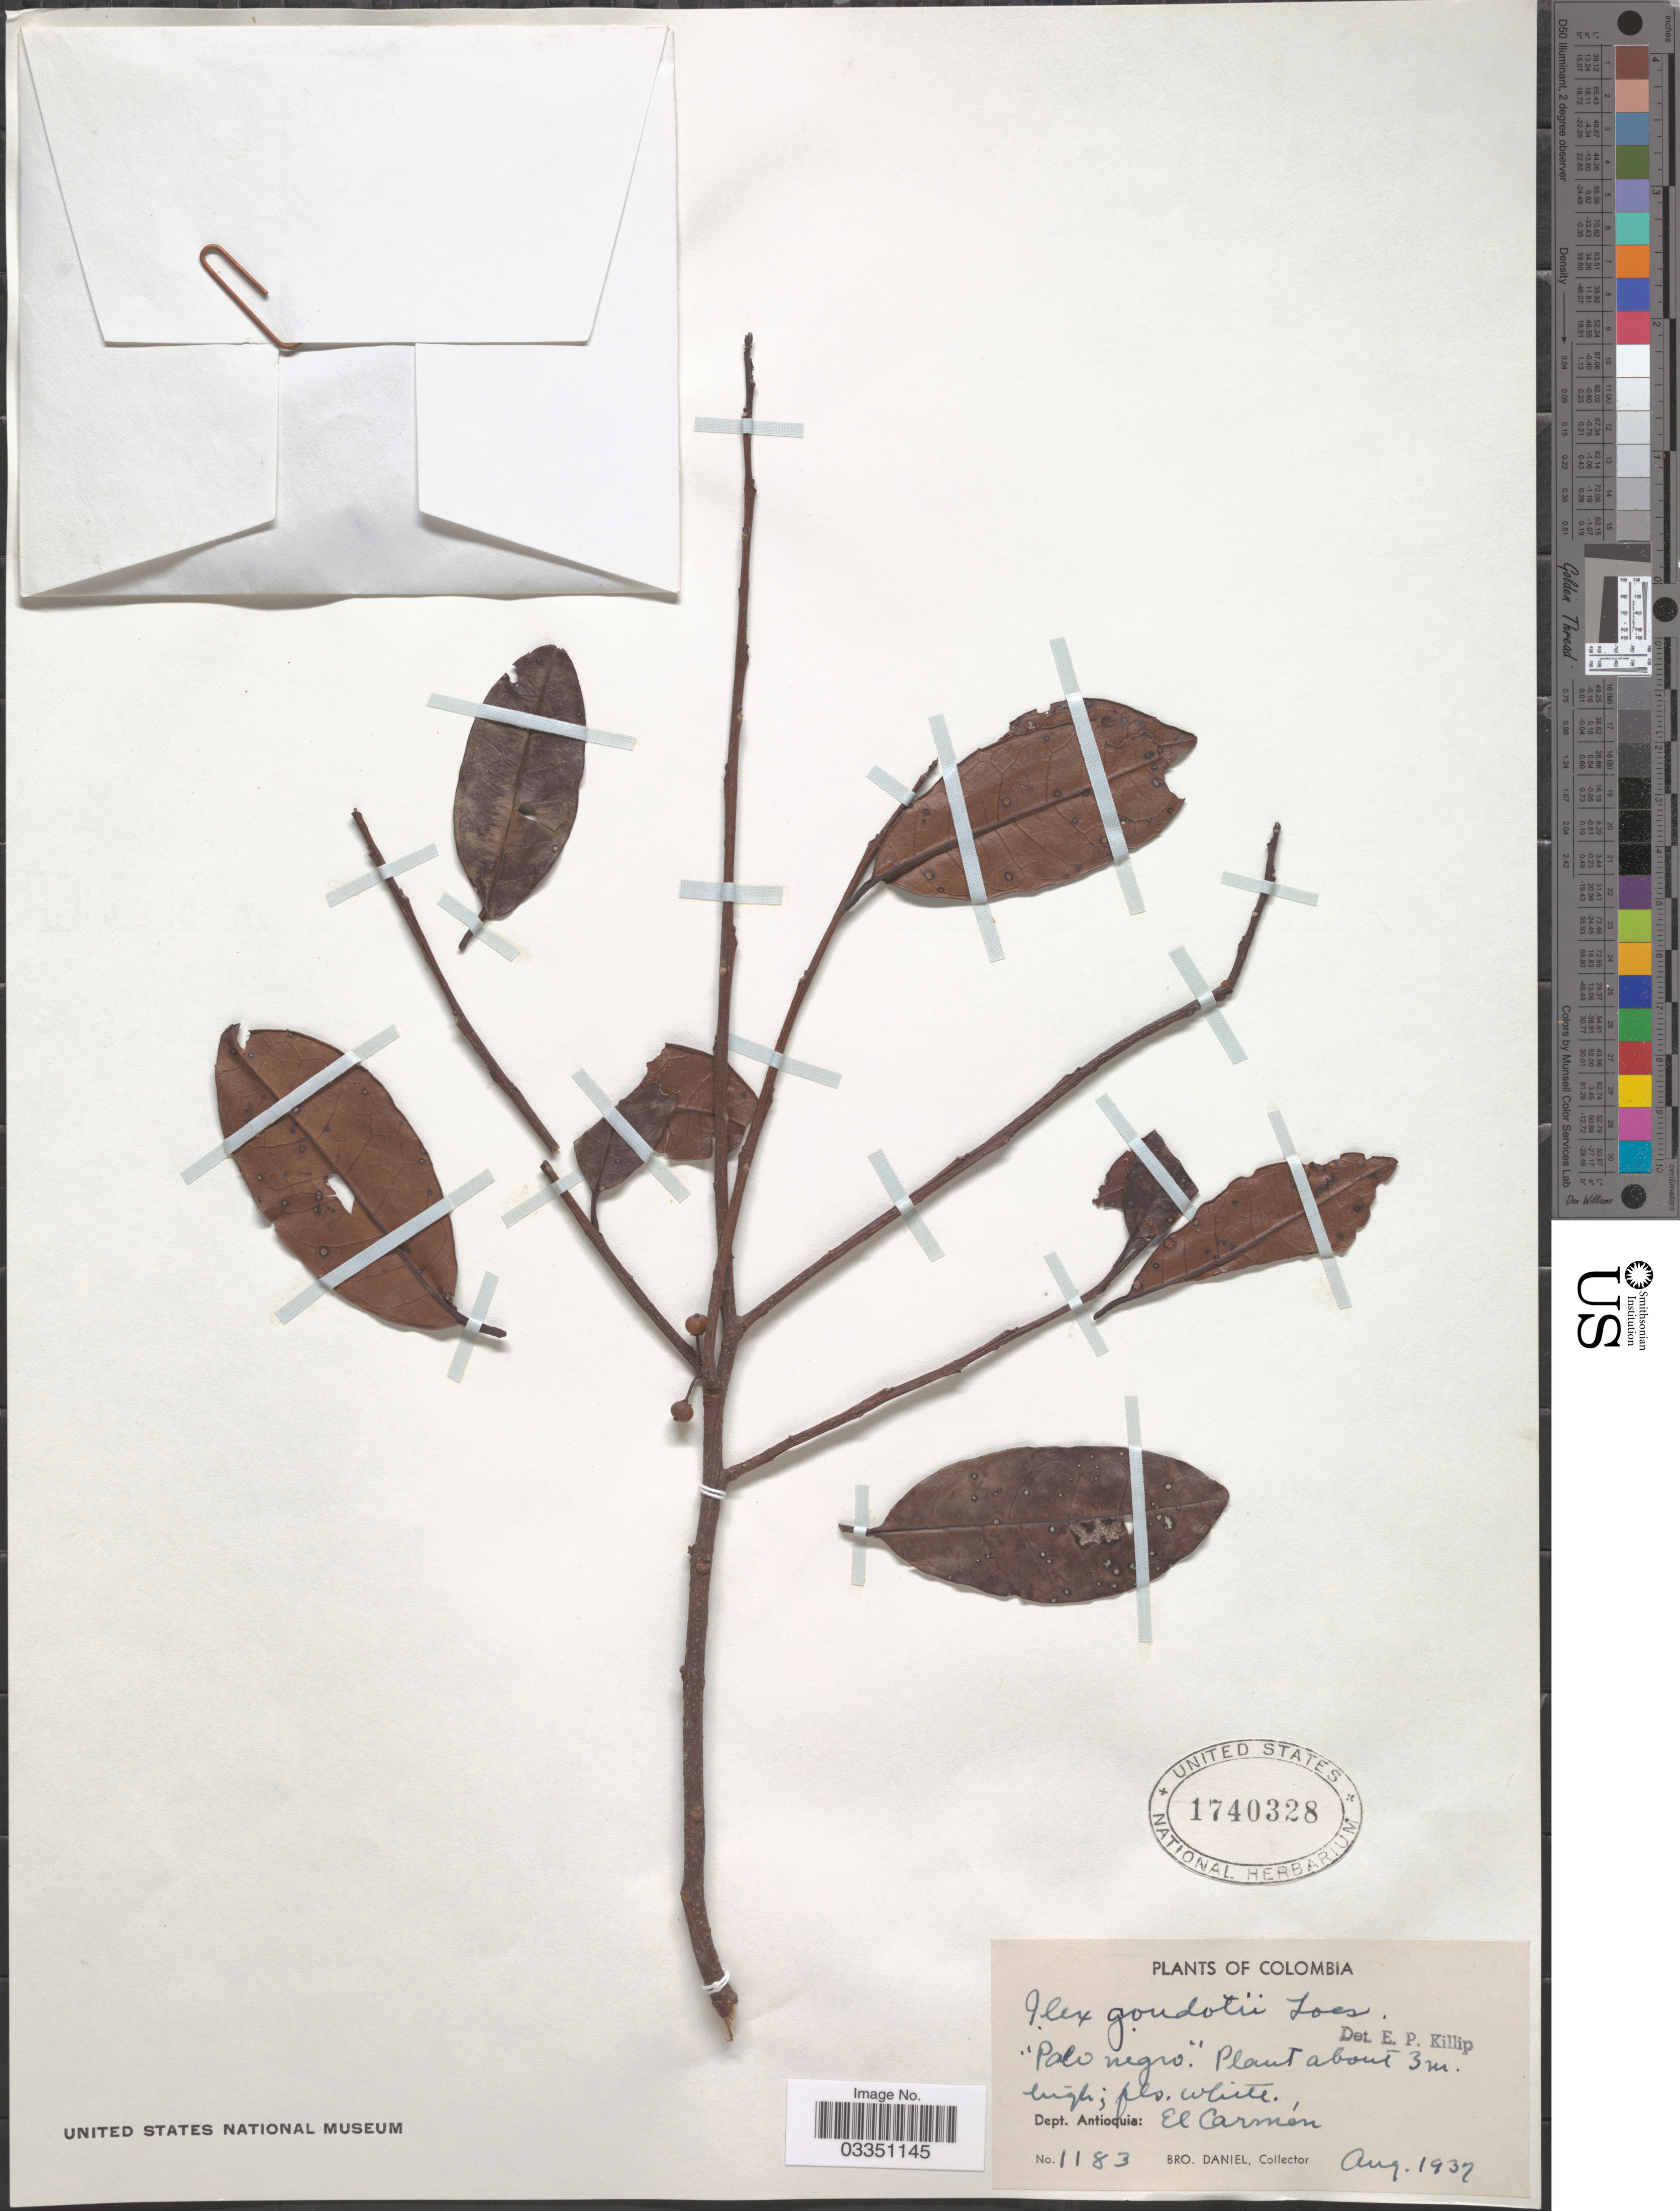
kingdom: Plantae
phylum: Tracheophyta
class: Magnoliopsida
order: Aquifoliales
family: Aquifoliaceae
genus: Ilex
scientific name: Ilex goudotii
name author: Loes.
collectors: Bro. Daniel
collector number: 1183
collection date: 1937-08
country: Colombia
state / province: Antioquia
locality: Dept. Antioquia: El Carmén.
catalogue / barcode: US 1740328